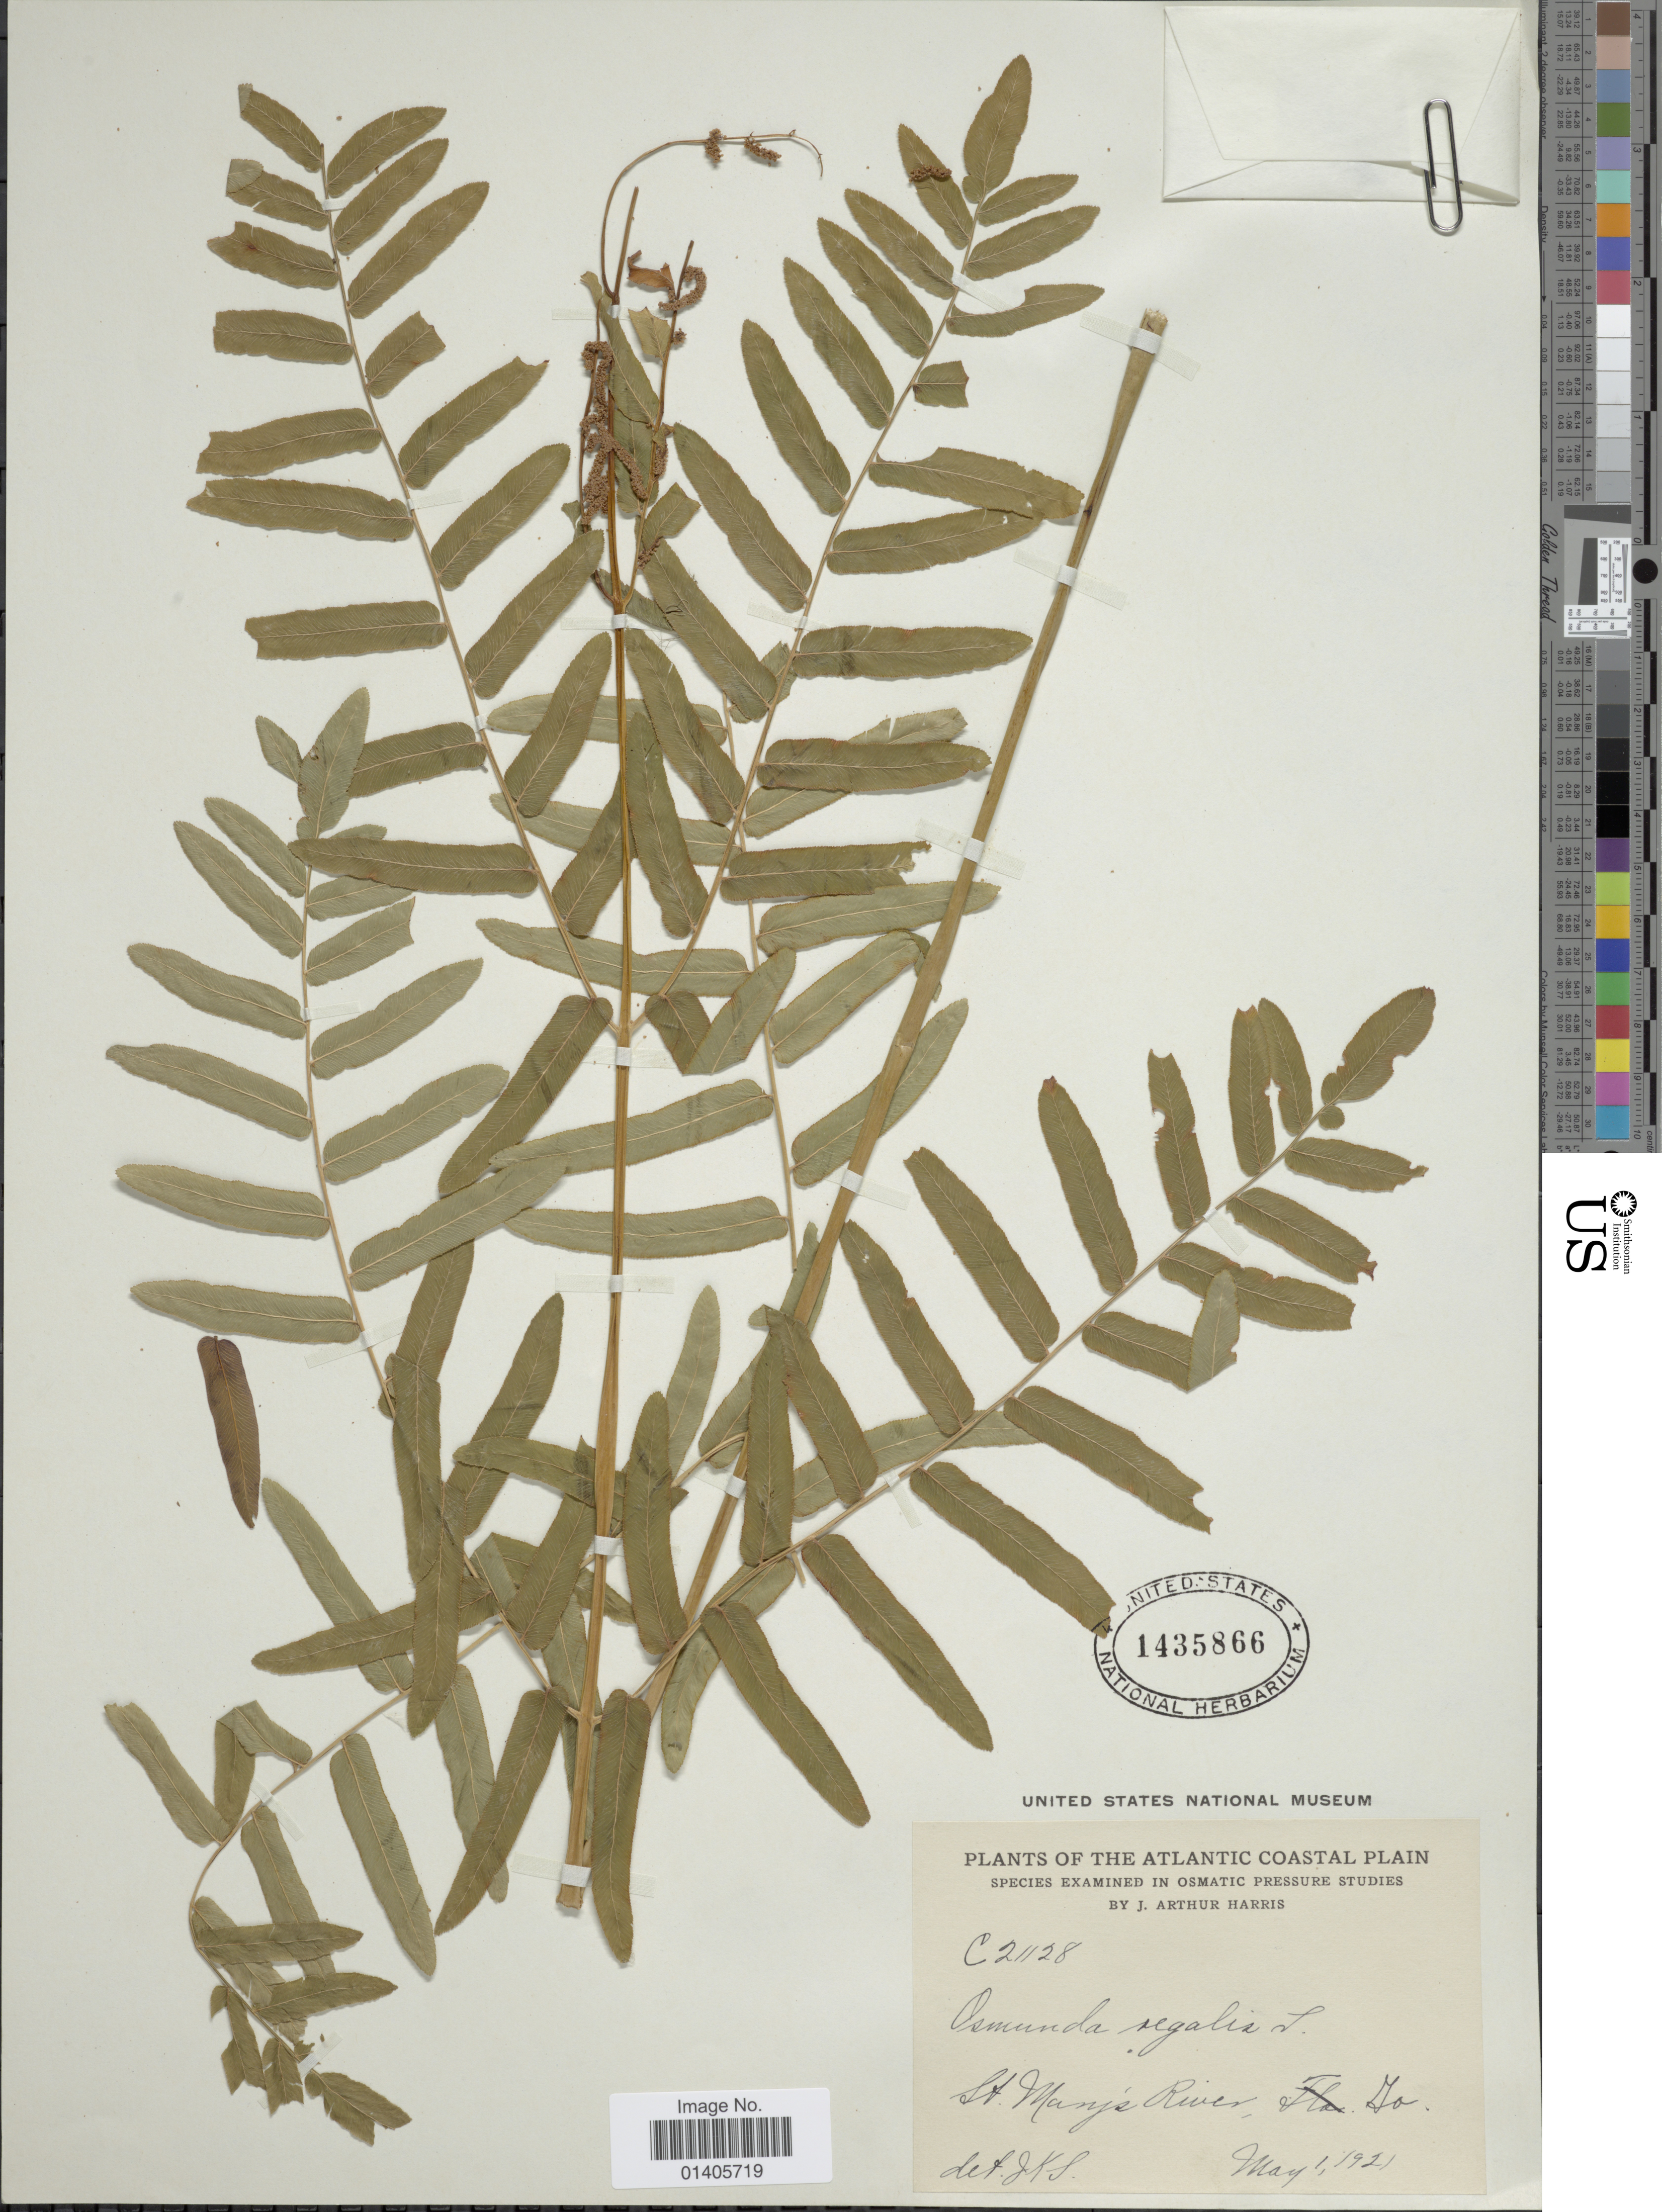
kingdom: Plantae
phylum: Tracheophyta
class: Polypodiopsida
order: Osmundales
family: Osmundaceae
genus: Osmunda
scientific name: Osmunda regalis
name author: L.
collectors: J. A. Harris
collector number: C 21128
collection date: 1921-05-01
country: United States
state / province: Georgia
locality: St. Mary's River, GA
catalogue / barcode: US 1435866